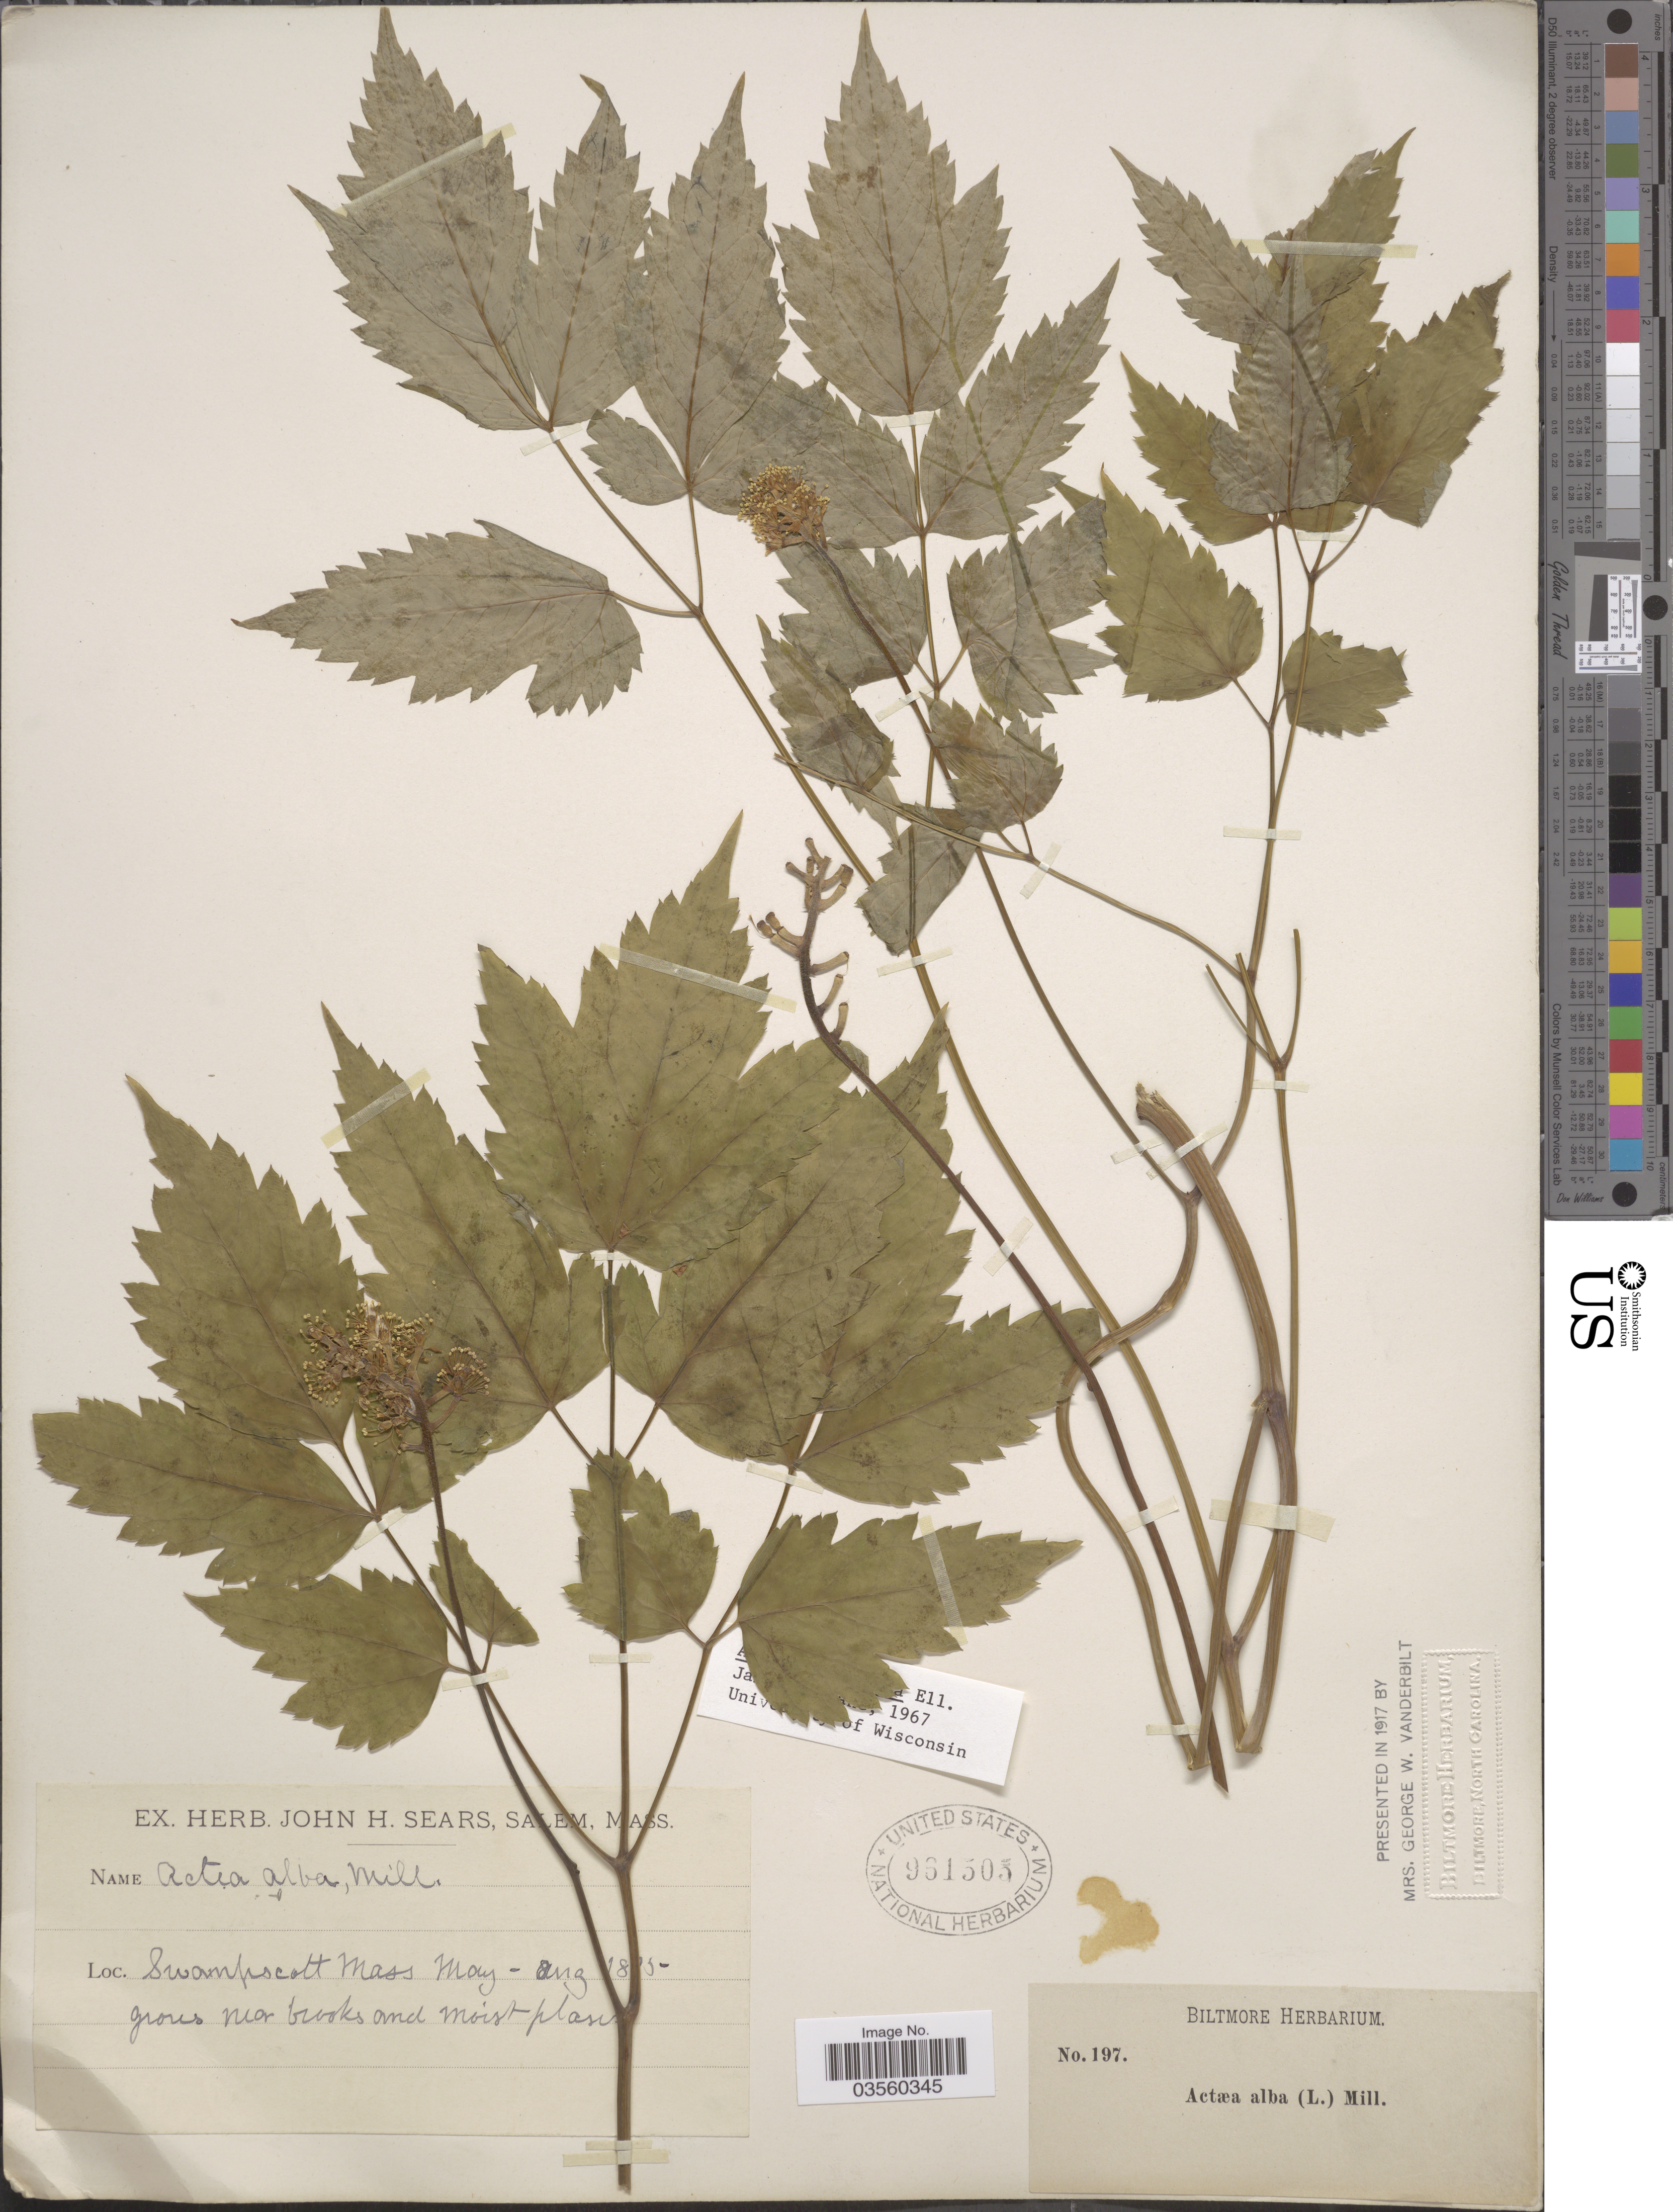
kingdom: Plantae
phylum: Tracheophyta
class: Magnoliopsida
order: Ranunculales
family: Ranunculaceae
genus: Actaea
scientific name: Actaea pachypoda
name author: Elliott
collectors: Ex herb. John H. Sears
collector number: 197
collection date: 1885-05/1885-08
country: United States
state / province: Massachusetts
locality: Swampscott.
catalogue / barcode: US 961505